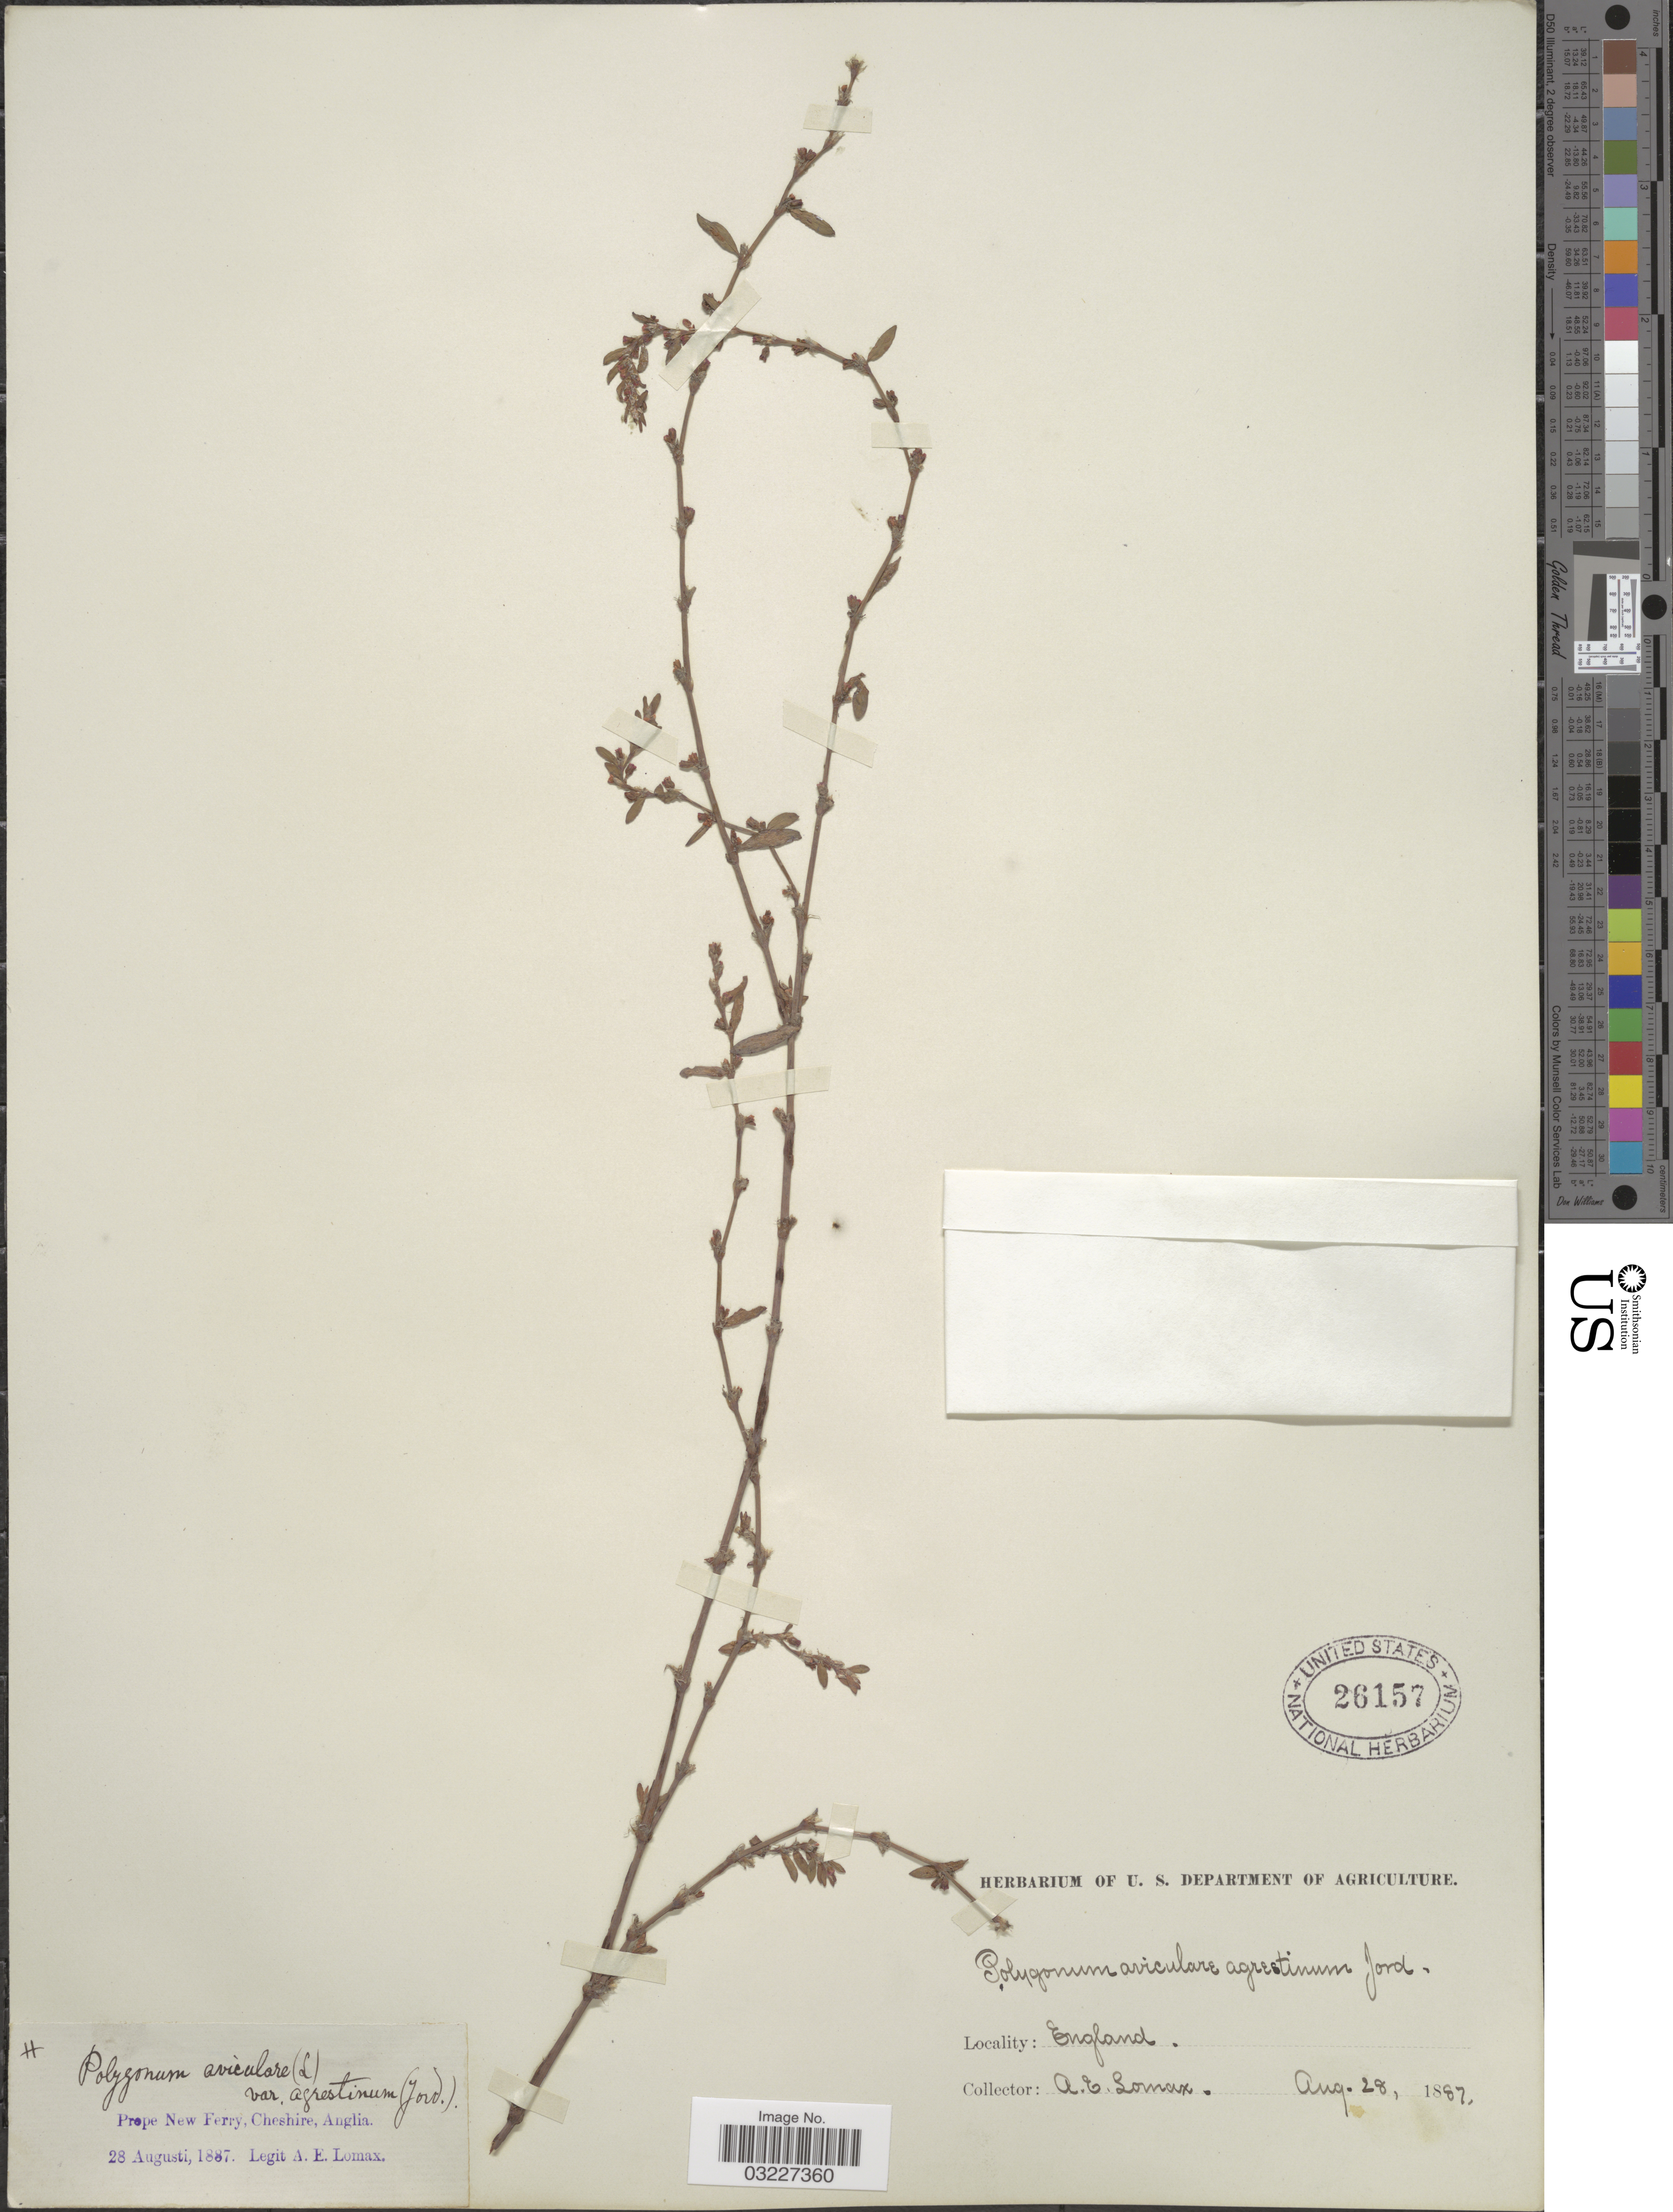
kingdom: Plantae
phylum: Tracheophyta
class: Magnoliopsida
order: Caryophyllales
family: Polygonaceae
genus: Polygonum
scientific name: Polygonum aviculare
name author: L.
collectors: A. Lomax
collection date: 1887-08-28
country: United Kingdom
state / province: England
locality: Prope New Ferry, Cheshire, Anglia.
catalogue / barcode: US 26157